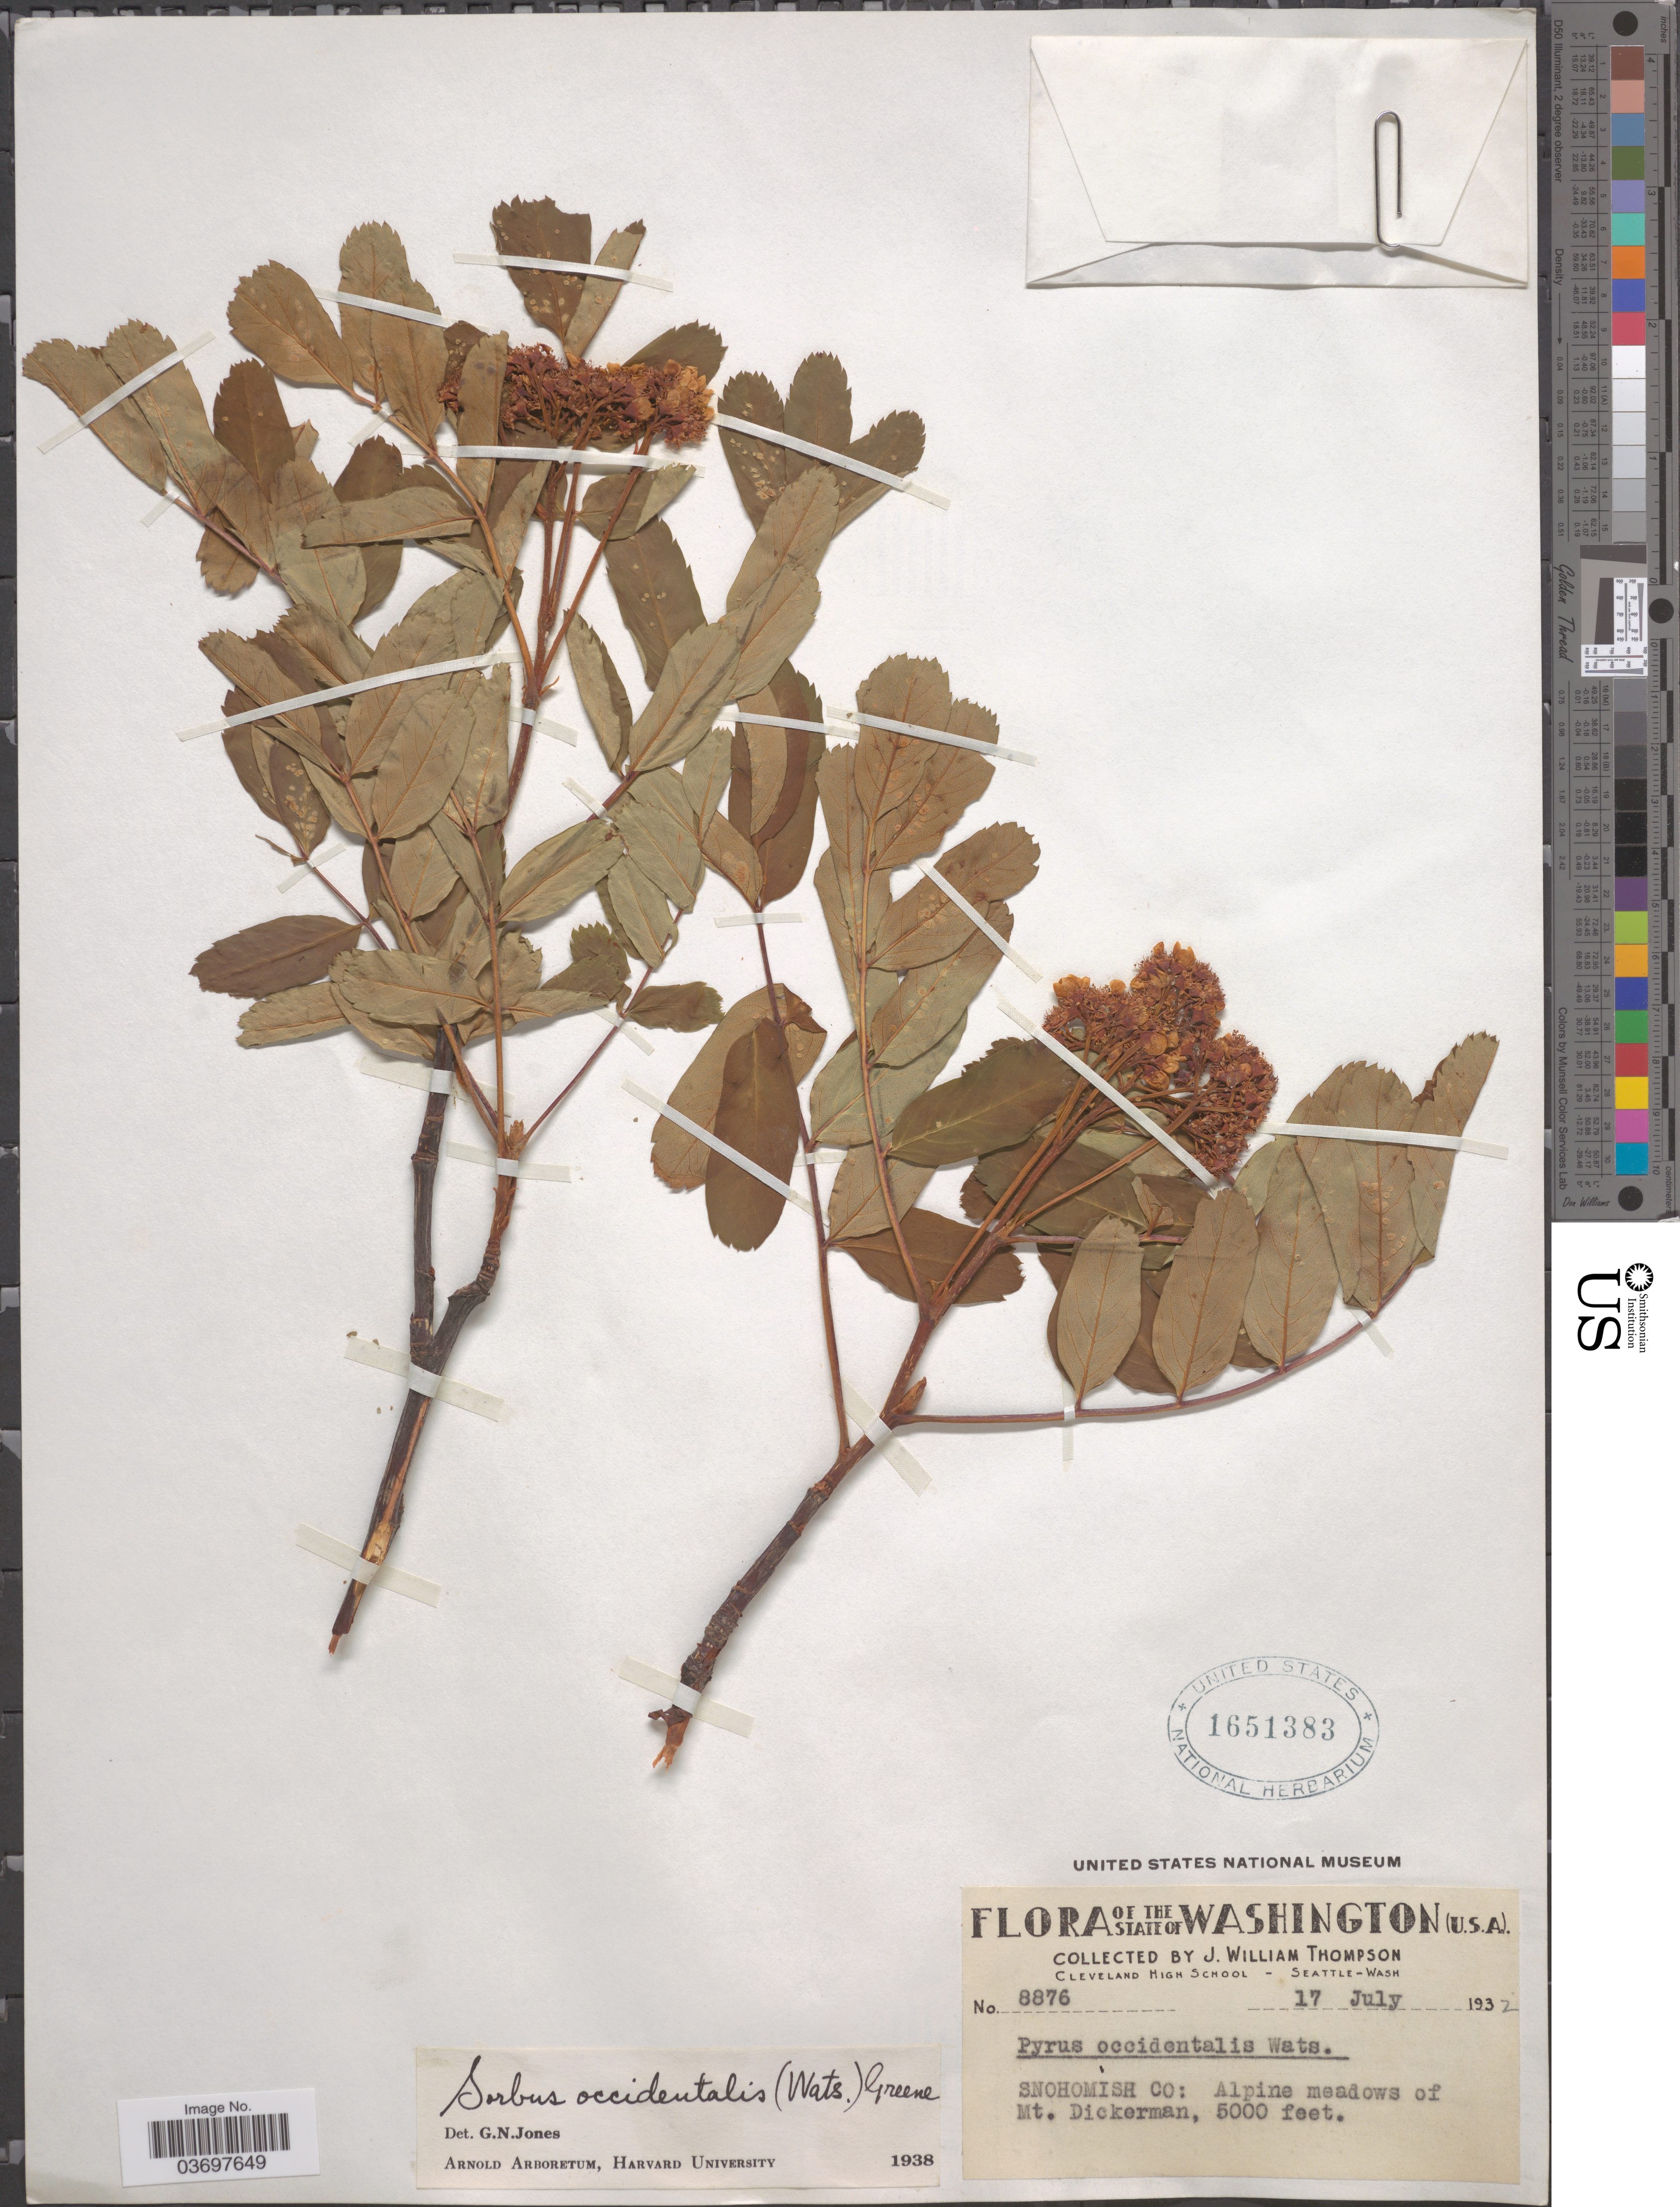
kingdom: Plantae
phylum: Tracheophyta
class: Magnoliopsida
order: Rosales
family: Rosaceae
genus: Sorbus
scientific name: Sorbus pumila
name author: Raf.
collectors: J. W. Thompson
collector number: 8876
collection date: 1932-07-17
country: United States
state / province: Washington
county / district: Snohomish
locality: Snohomish Co: Alpine meadows of Mt. Dickerman.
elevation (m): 1524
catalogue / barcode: US 1651383